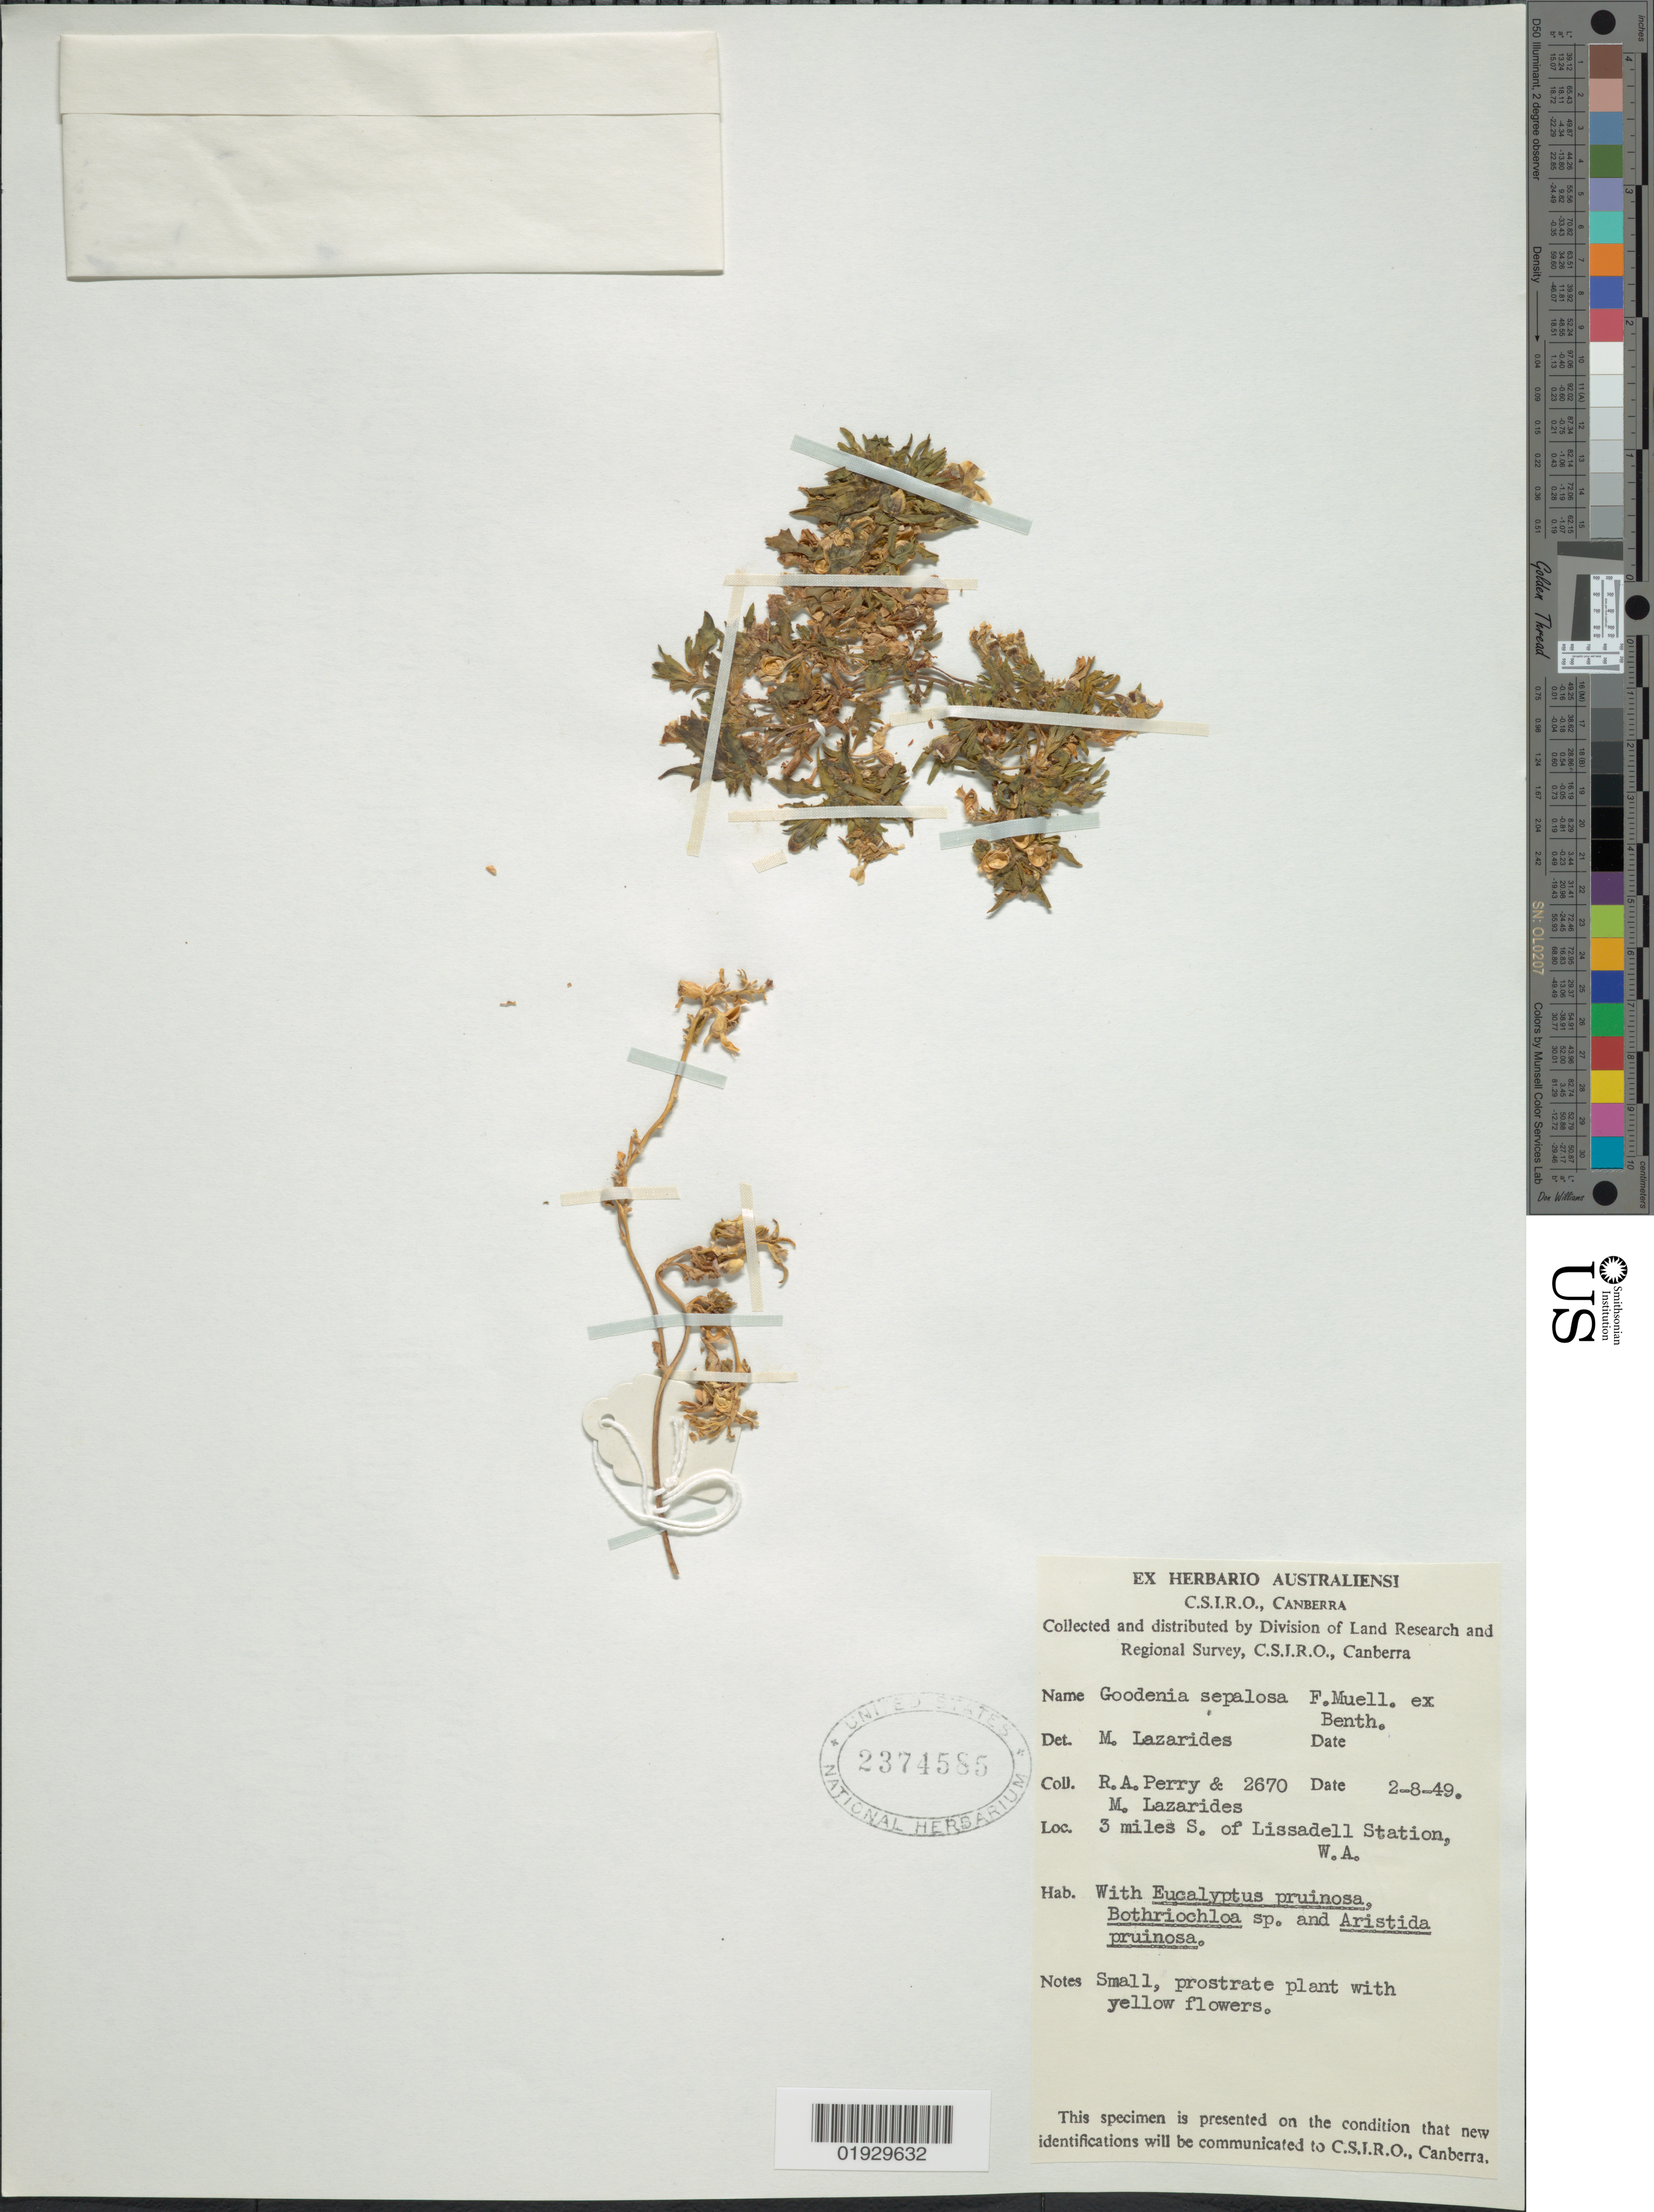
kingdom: Plantae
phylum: Tracheophyta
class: Magnoliopsida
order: Asterales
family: Goodeniaceae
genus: Goodenia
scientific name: Goodenia sepalosa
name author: F. Muell. ex Benth.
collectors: Perry, R. A. & M. Lazarides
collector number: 2670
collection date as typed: Transcribed d/m/y: 2/8/49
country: Australia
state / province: Western Australia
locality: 3 miles S. of Lissadell Station, W.A.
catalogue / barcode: US 2374585